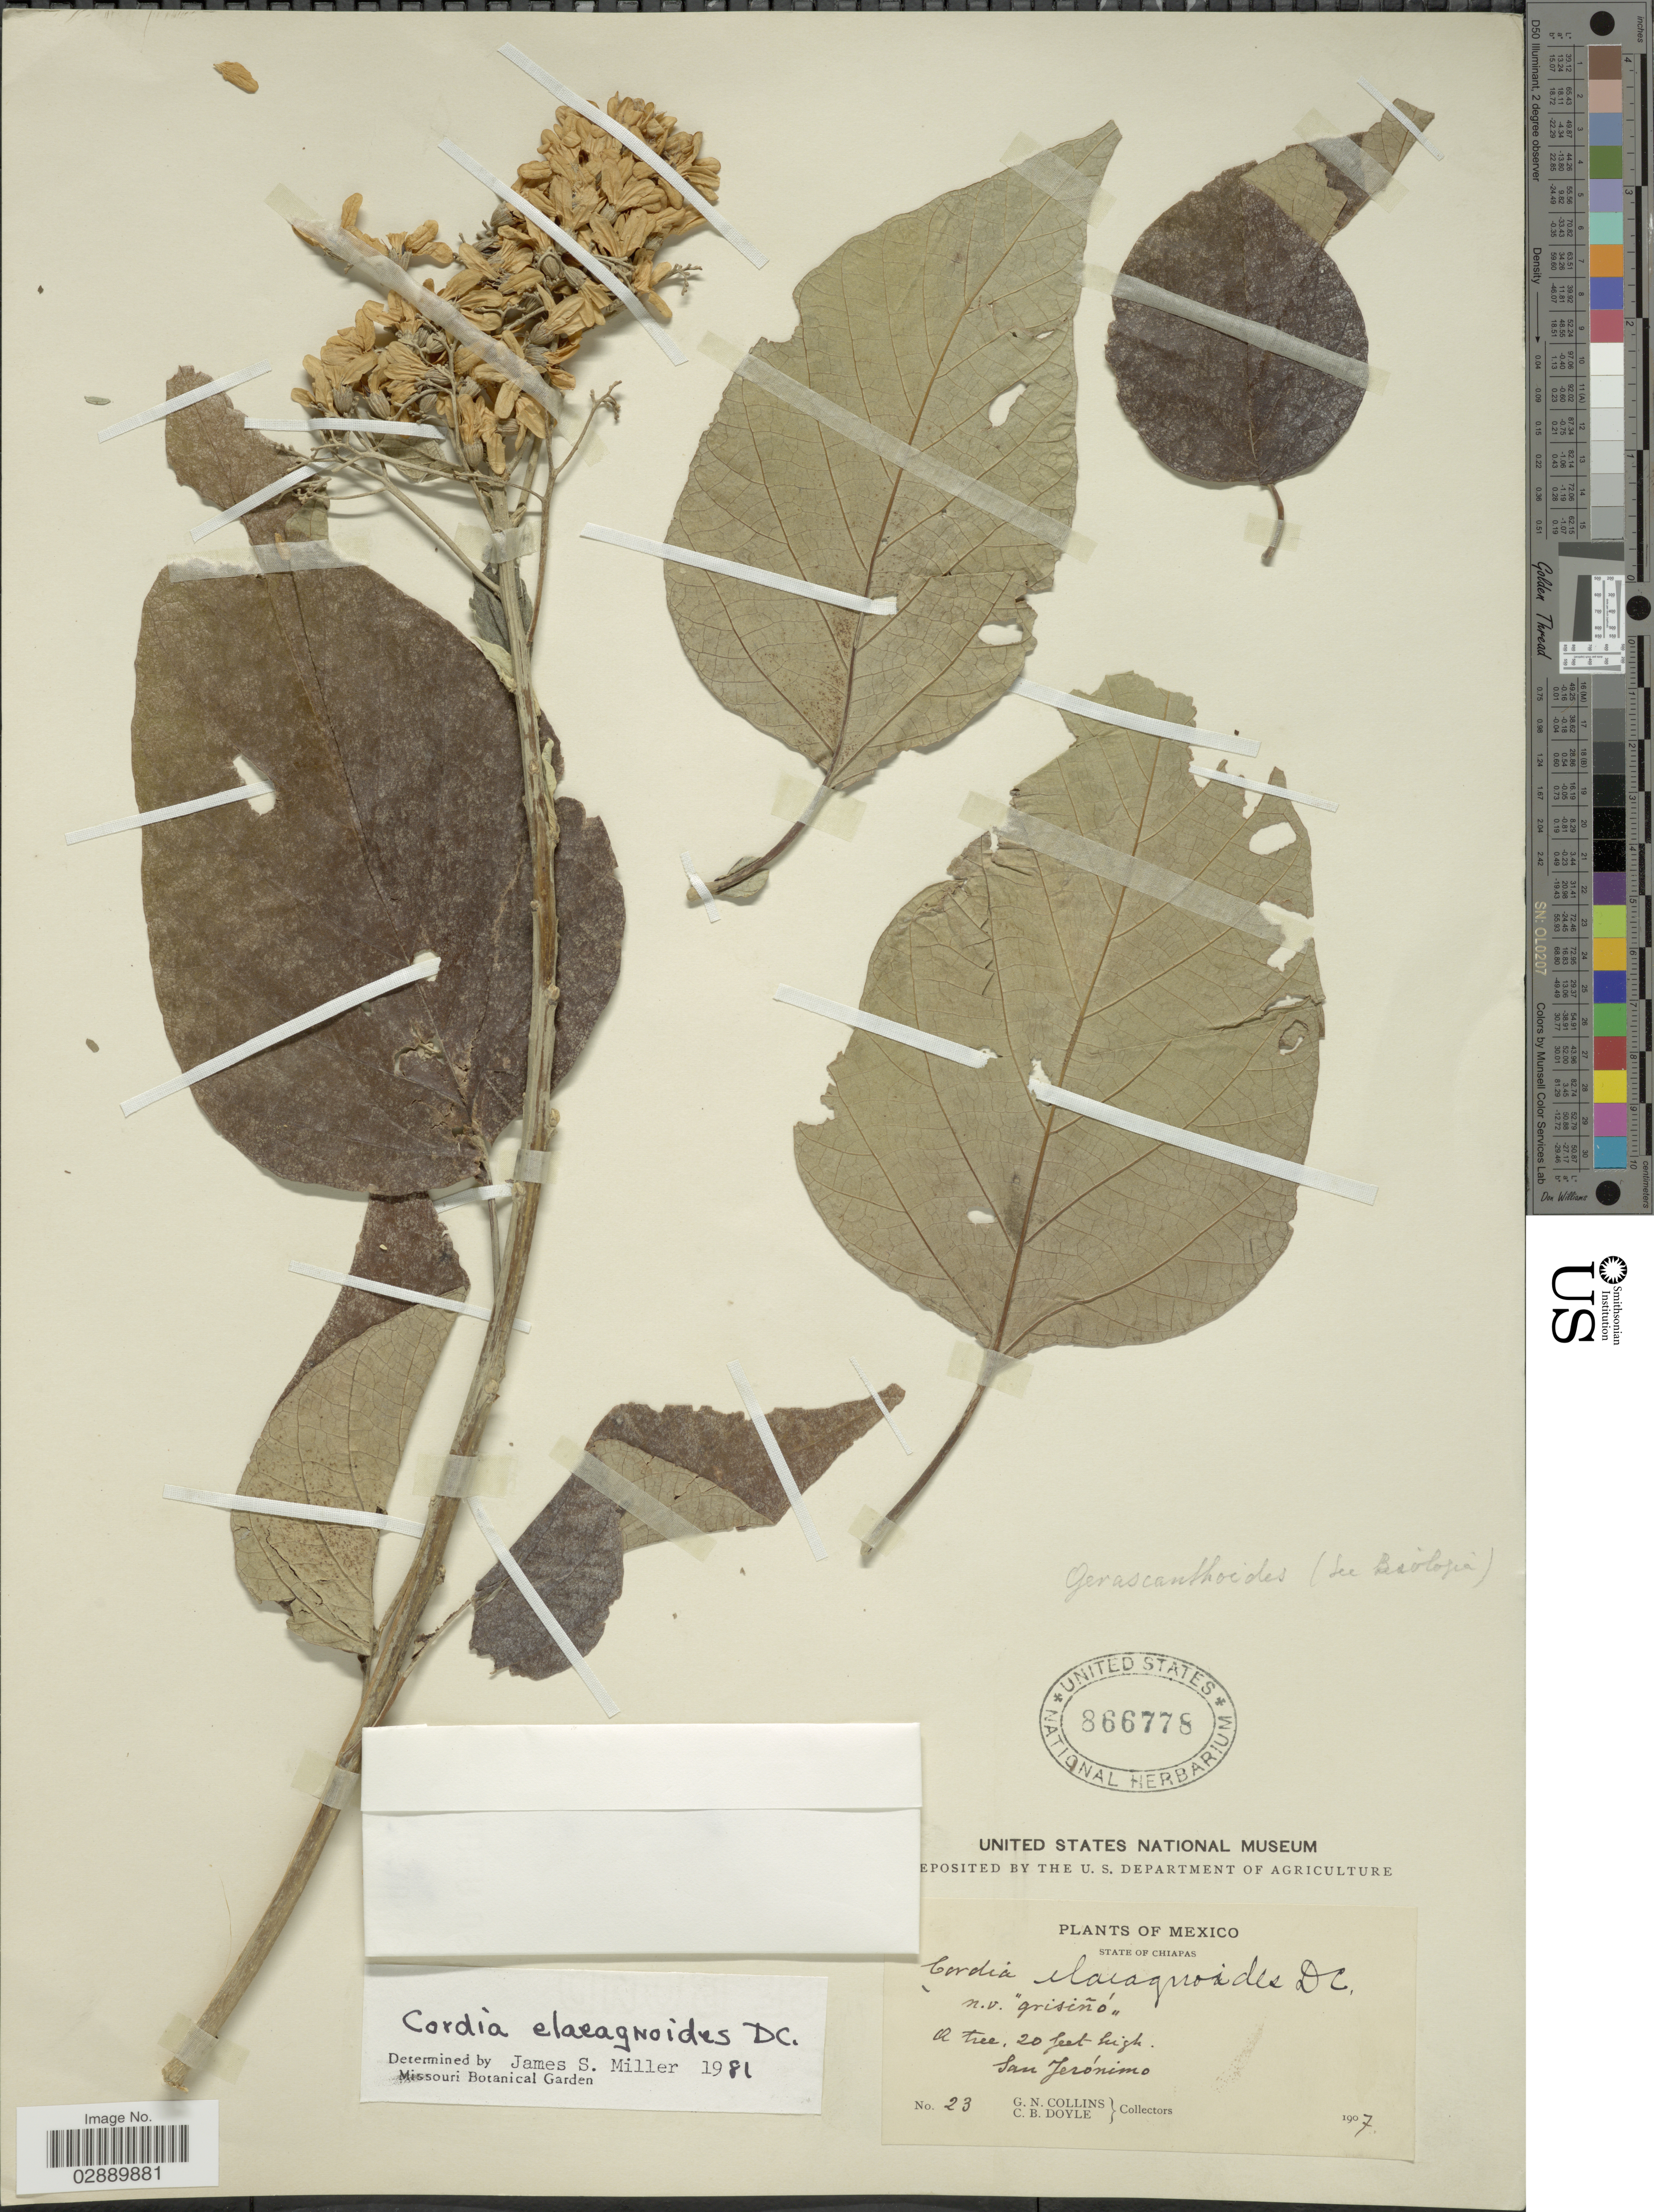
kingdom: Plantae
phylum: Tracheophyta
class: Magnoliopsida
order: Boraginales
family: Cordiaceae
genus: Cordia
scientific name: Cordia elaeagnoides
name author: A. DC.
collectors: G. Collins & C. Doyle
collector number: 23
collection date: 1907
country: Mexico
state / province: Chiapas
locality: San Jerónimo.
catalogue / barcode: US 866778